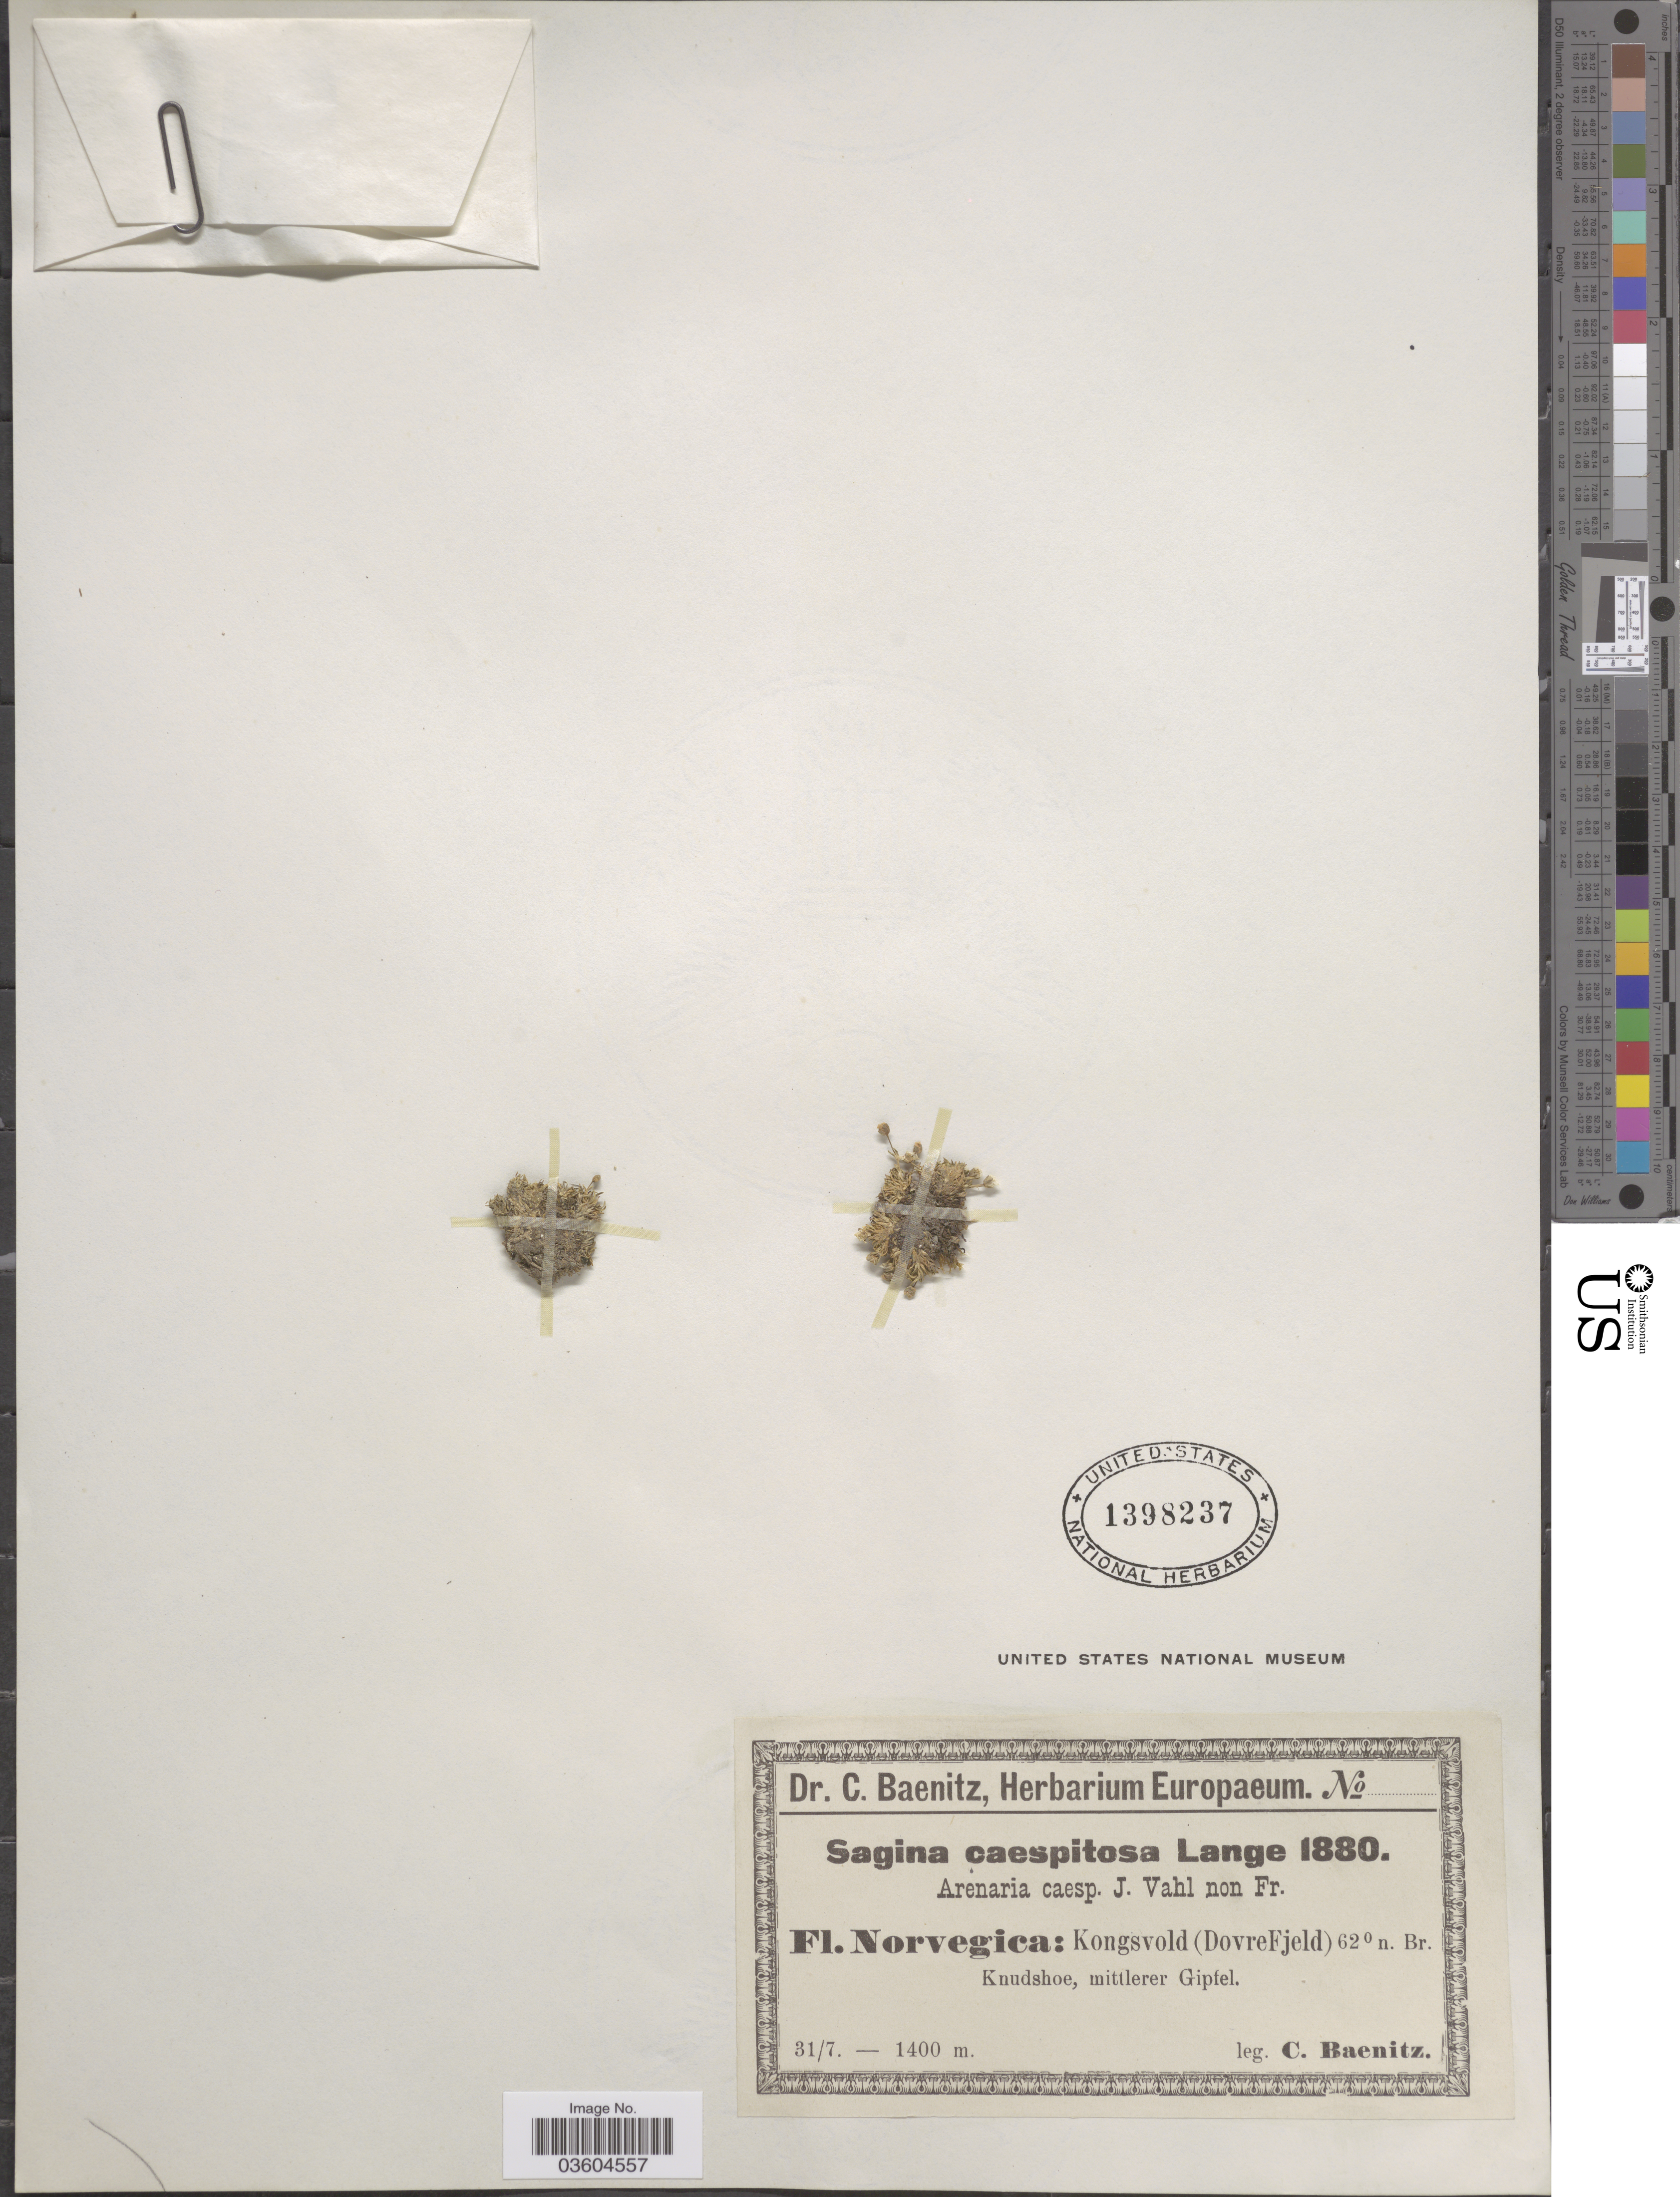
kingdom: Plantae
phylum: Tracheophyta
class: Magnoliopsida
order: Caryophyllales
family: Caryophyllaceae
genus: Sagina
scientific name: Sagina caespitosa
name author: Lange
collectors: C. G. Baenitz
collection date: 1880-07-31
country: Norway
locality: Norvegica: Kongsvold (DovreFjeld) 62 º n. Br. Knudshoe, mittlerer Gipfel.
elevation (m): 1400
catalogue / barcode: US 1398237